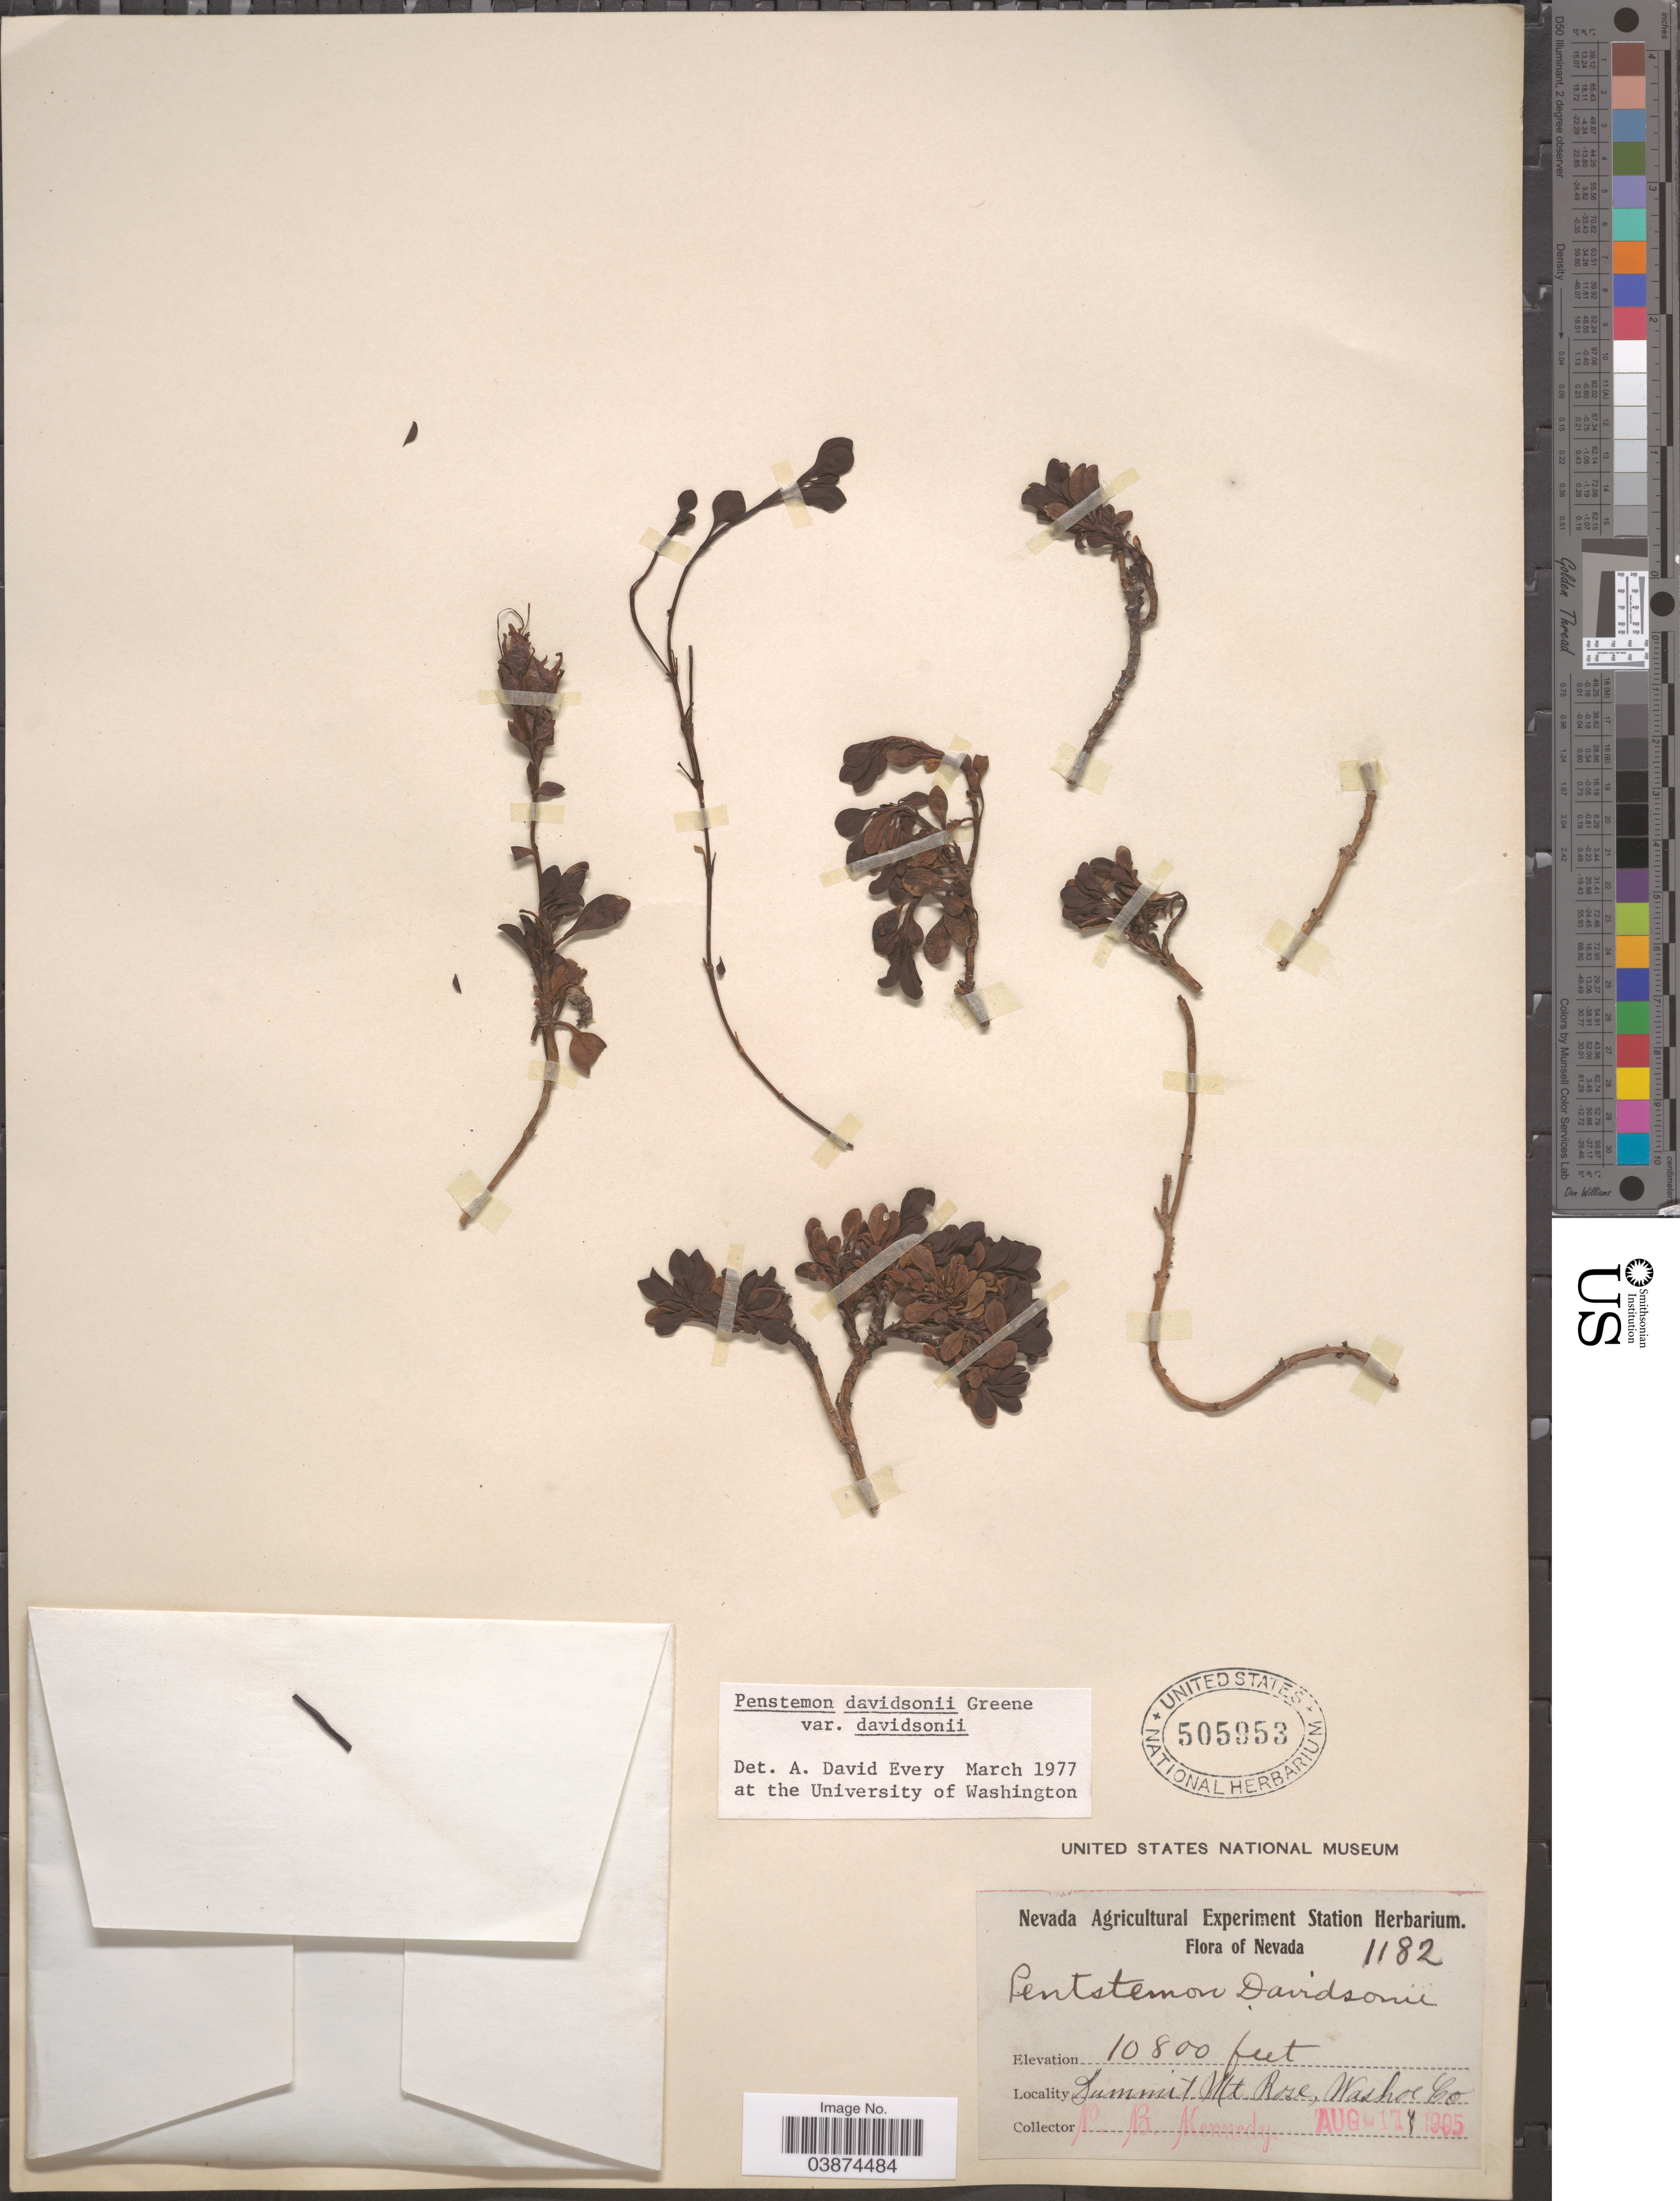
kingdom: Plantae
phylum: Tracheophyta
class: Magnoliopsida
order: Lamiales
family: Plantaginaceae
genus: Penstemon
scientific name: Penstemon davidsonii var. davidsonii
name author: Greene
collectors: P. B. Kennedy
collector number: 1182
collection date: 1905-08-17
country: United States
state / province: Nevada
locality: Summit Mt Rose, Washoe Co.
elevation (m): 3292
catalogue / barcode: US 505953